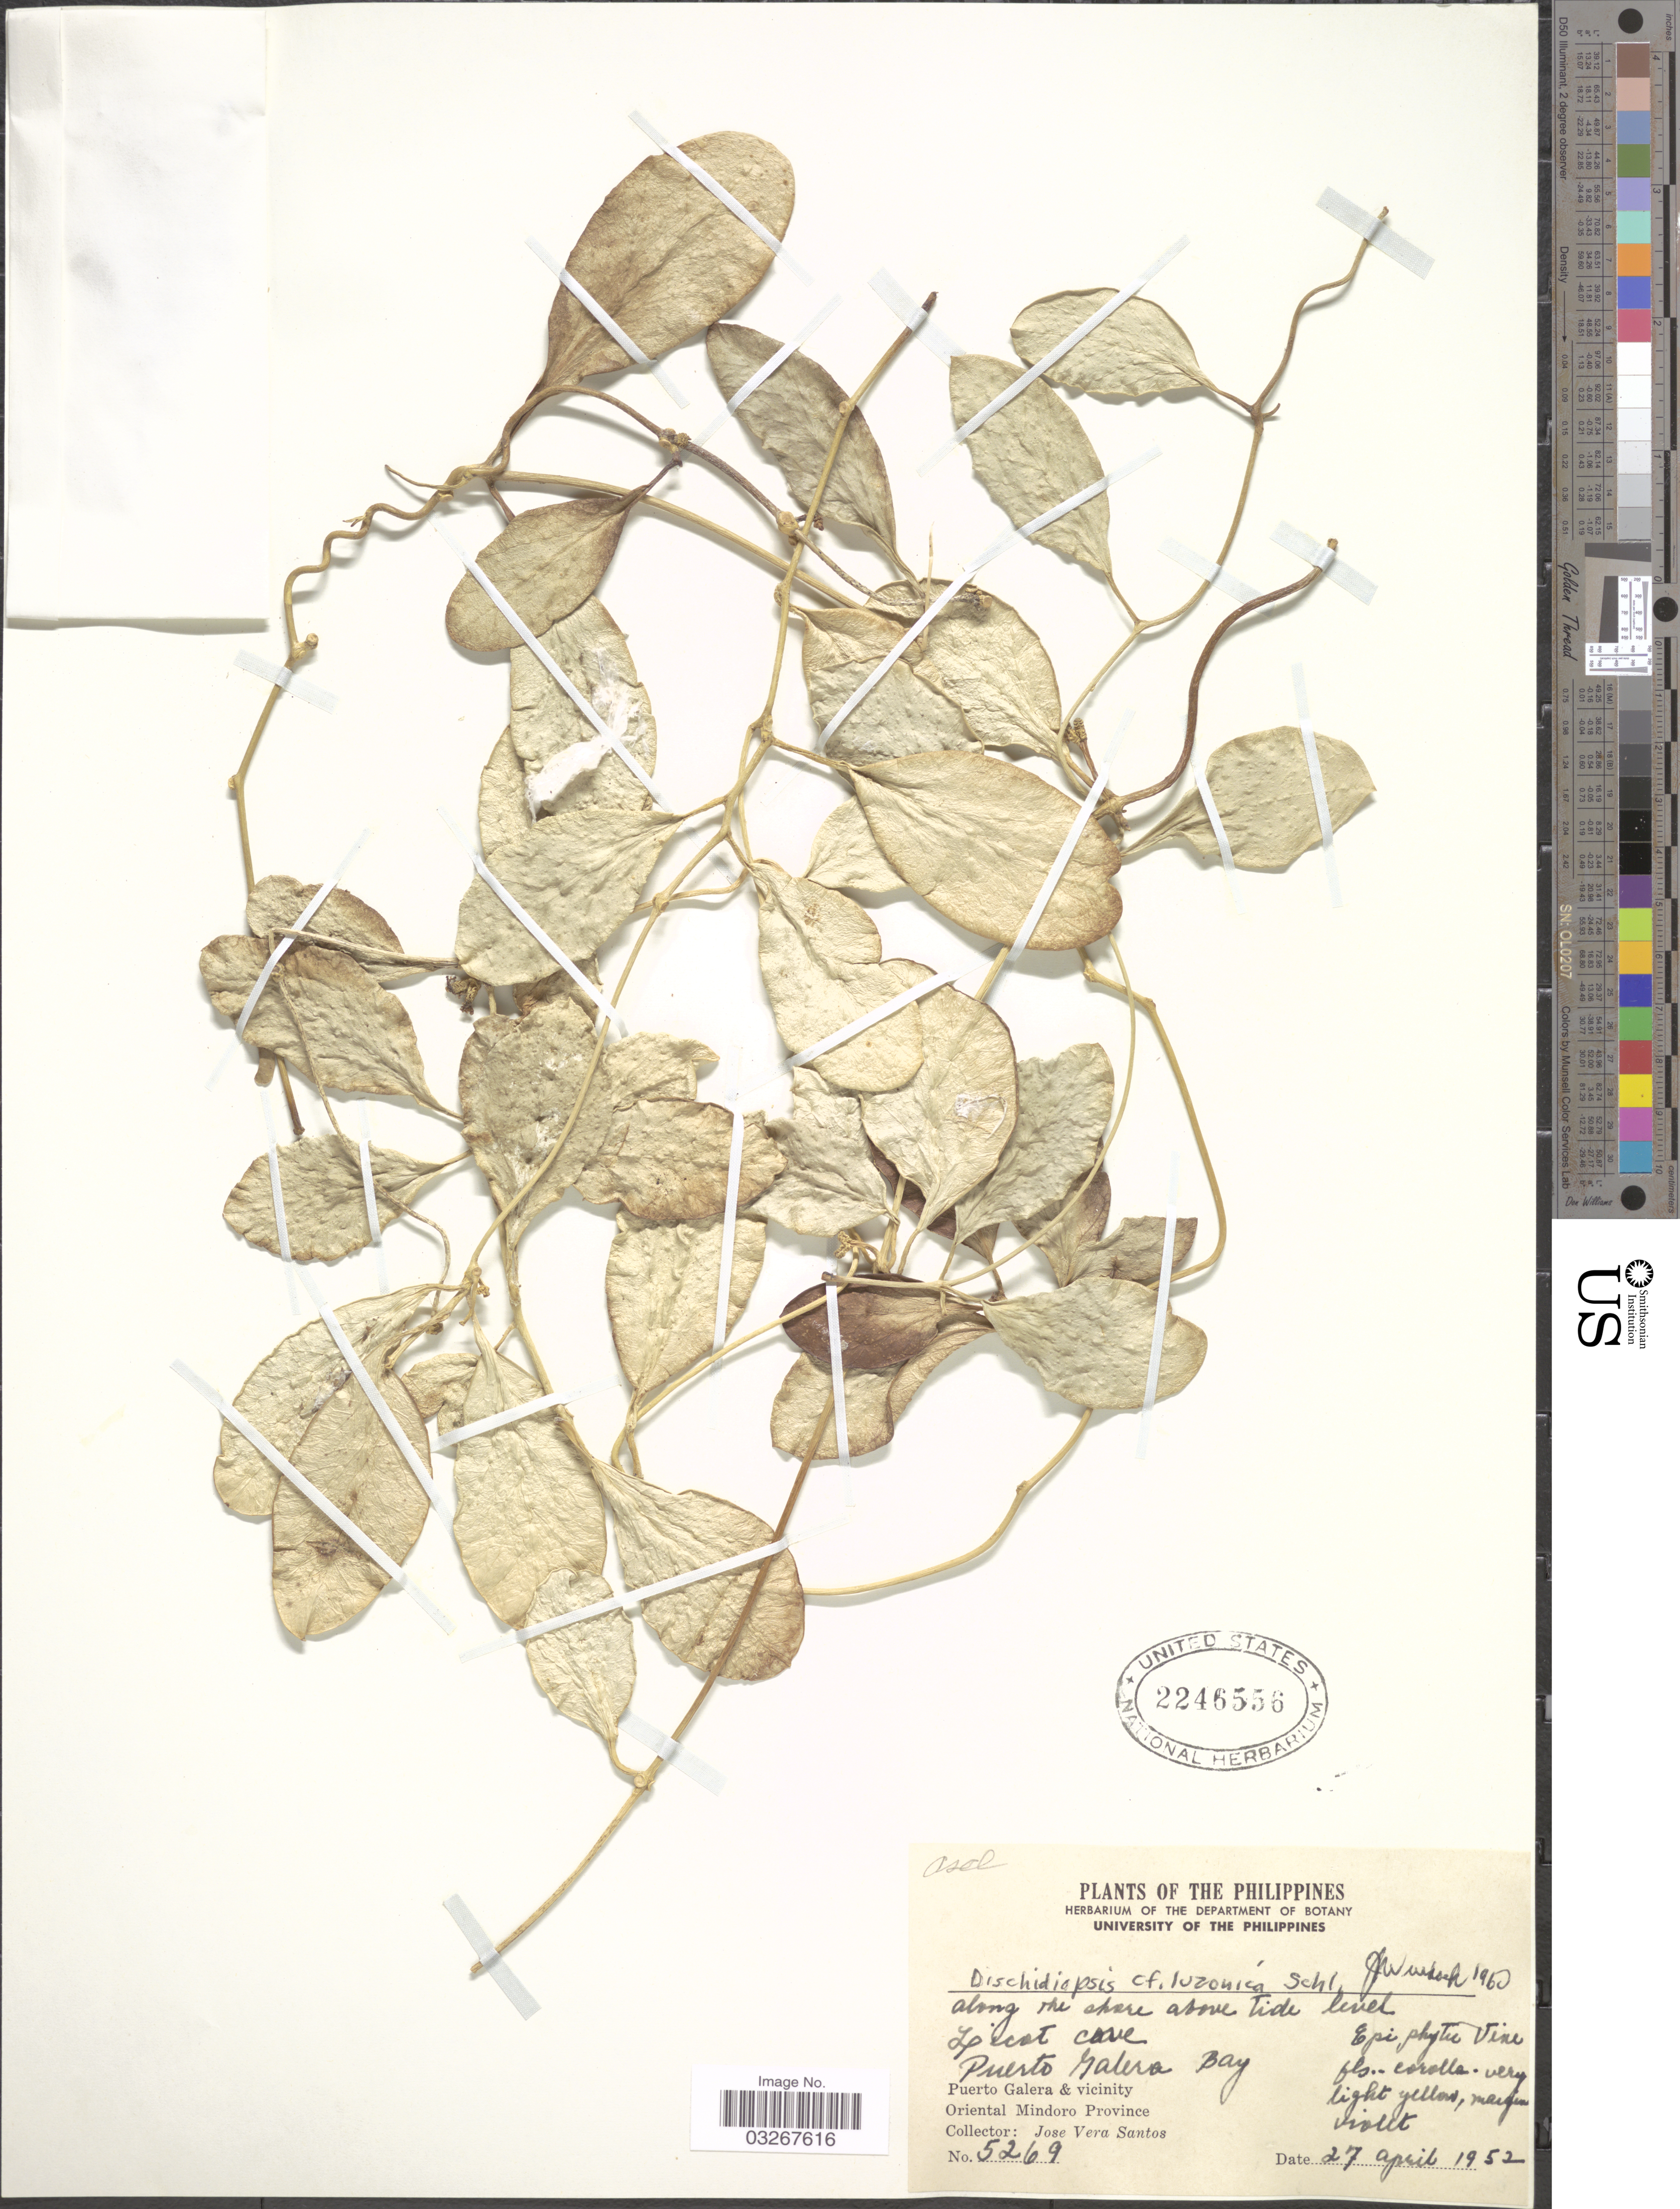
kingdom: Plantae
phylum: Tracheophyta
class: Magnoliopsida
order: Gentianales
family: Apocynaceae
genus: Dischidiopsis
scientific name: Dischidiopsis luzonica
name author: Schltr.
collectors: J. Vera Santos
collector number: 5269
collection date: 1952-04-27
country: Philippines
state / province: Mimaropa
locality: Puerto Galera Bay, Puerto Galera & vicinity, Oriental Mindoro Province.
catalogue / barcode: US 2246556